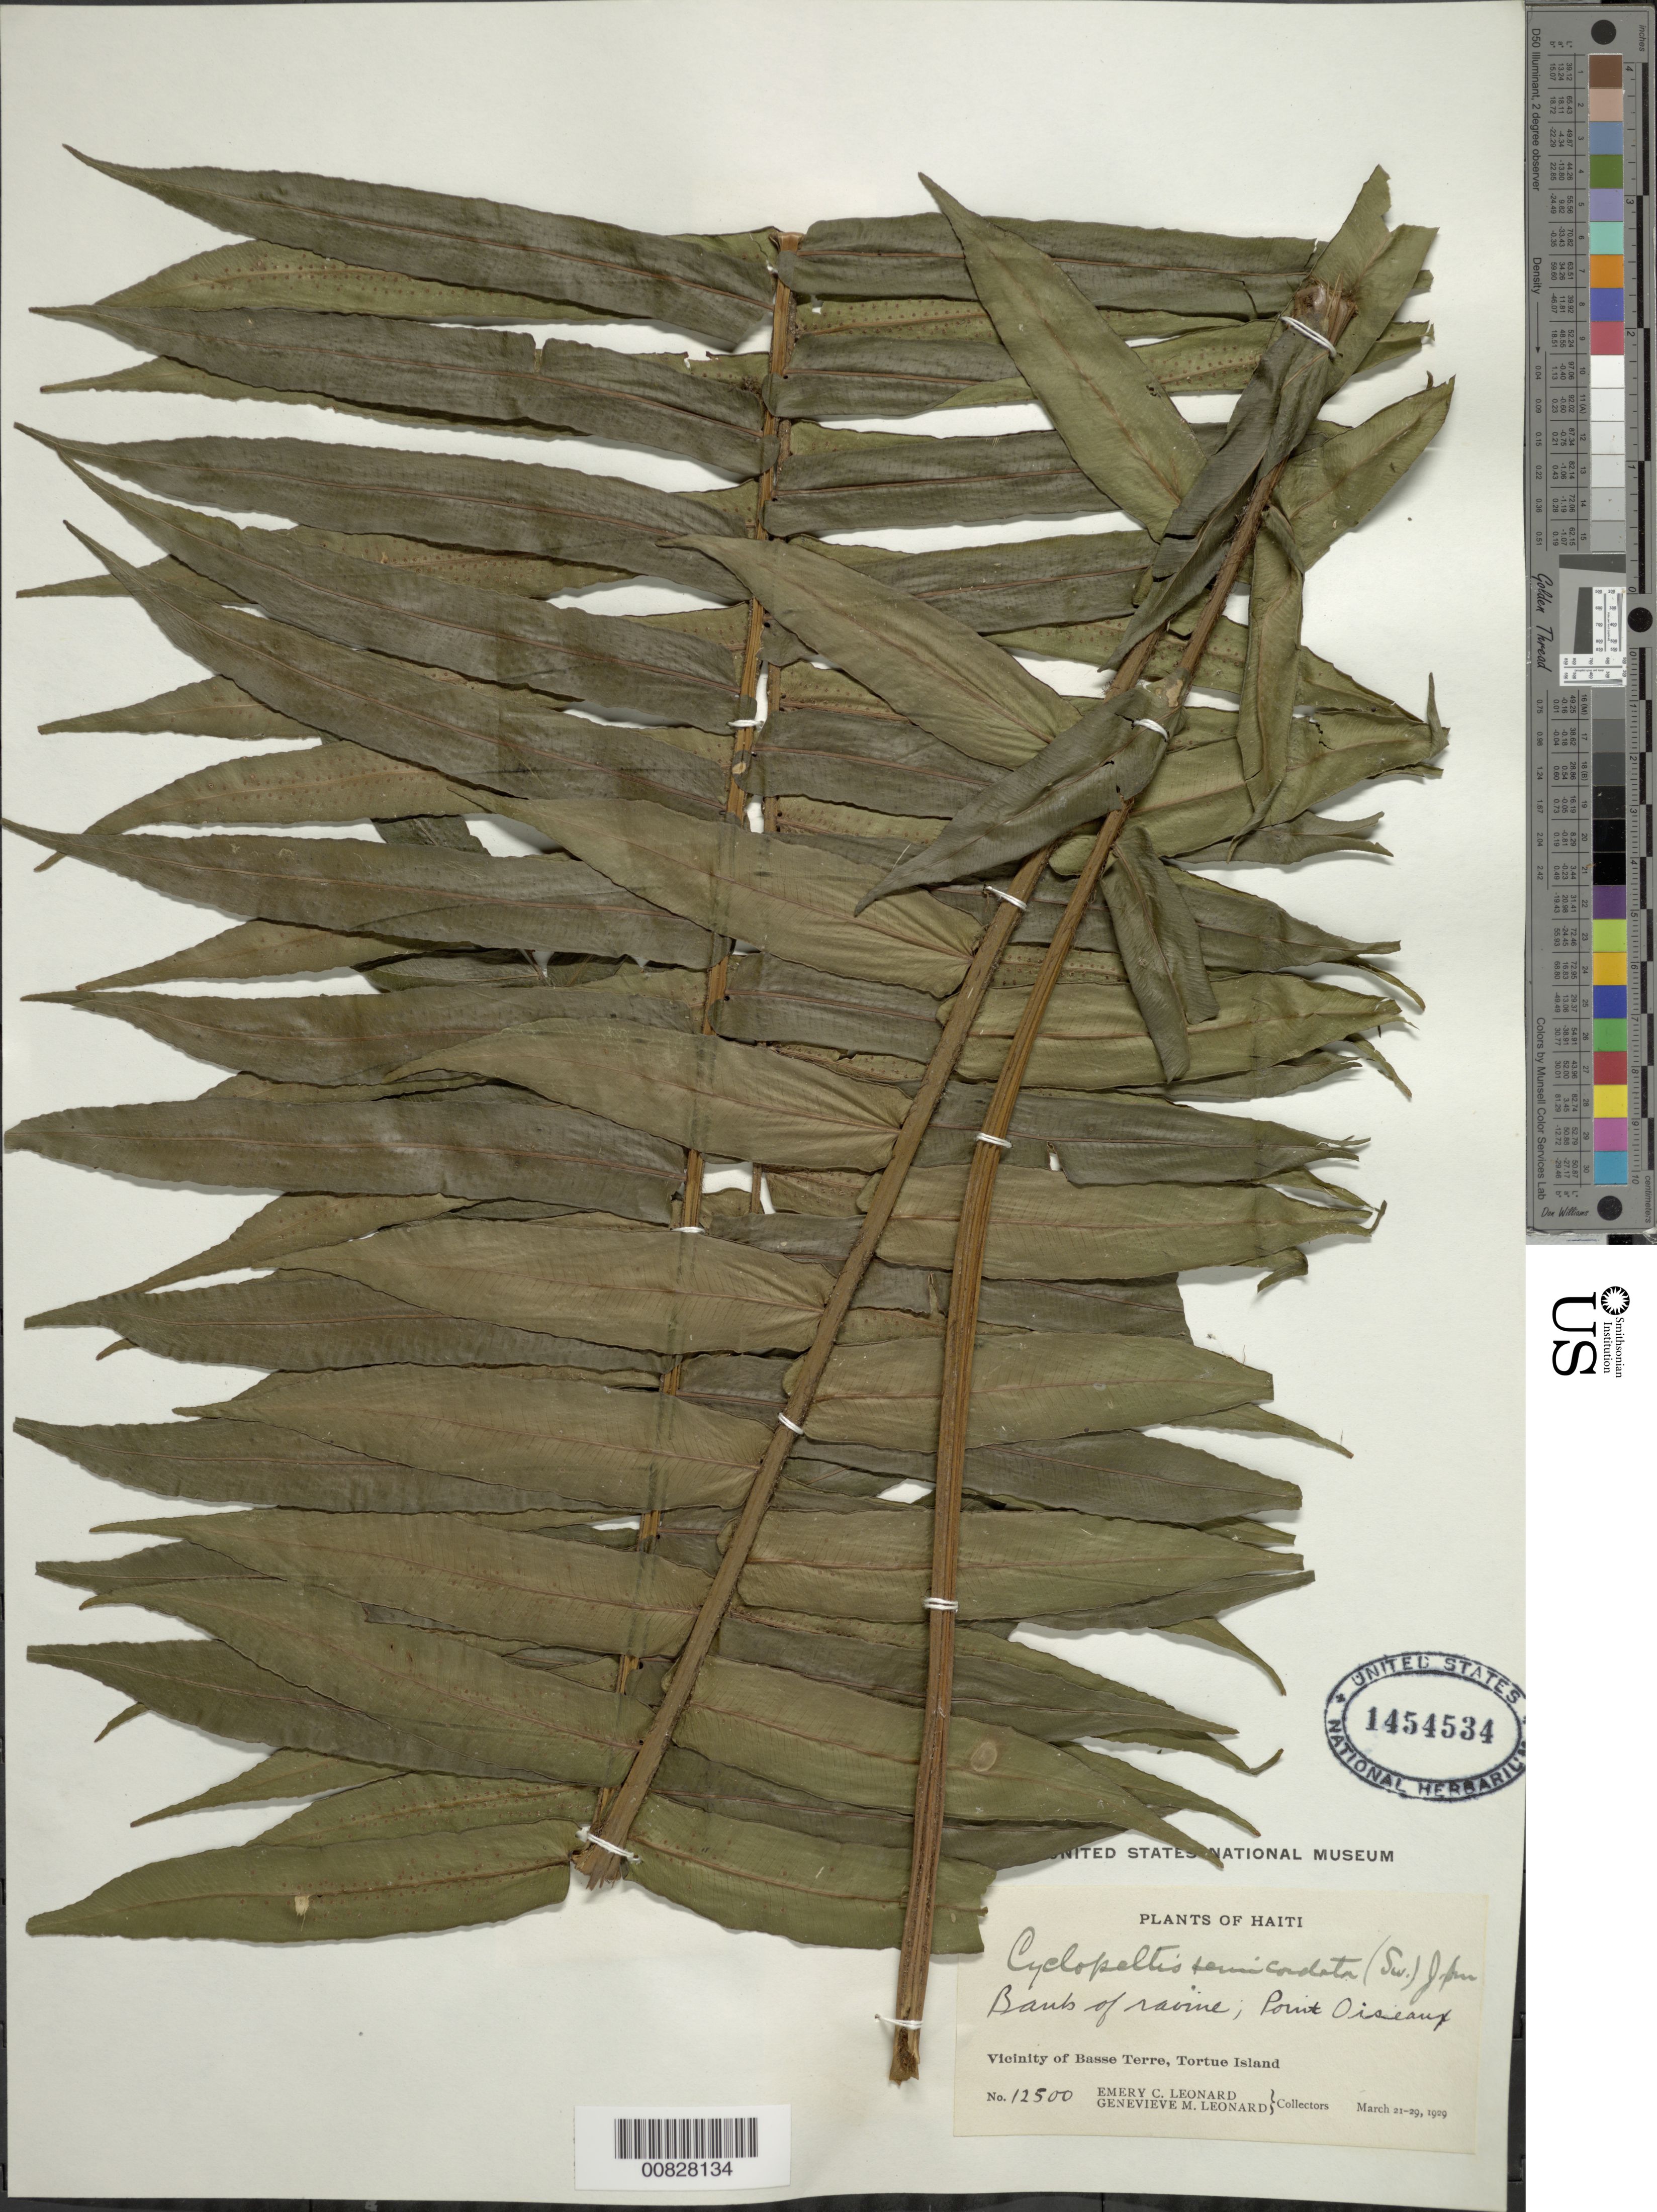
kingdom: Plantae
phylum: Tracheophyta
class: Polypodiopsida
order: Polypodiales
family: Lomariopsidaceae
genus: Cyclopeltis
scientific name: Cyclopeltis semicordata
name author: (Sw.) J. Sm.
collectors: E. C. Leonard & G. M. Leonard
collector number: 12500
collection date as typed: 21 Mar 1929 to 29 Mar 1929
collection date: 1929-03-21/1929-03-29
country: Haiti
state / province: Nord-Óuest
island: Île de la Tortue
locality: Tortue Island, vicinity Basse Terre, Point Oiseaux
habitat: Bank of ravine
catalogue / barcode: US 1454534